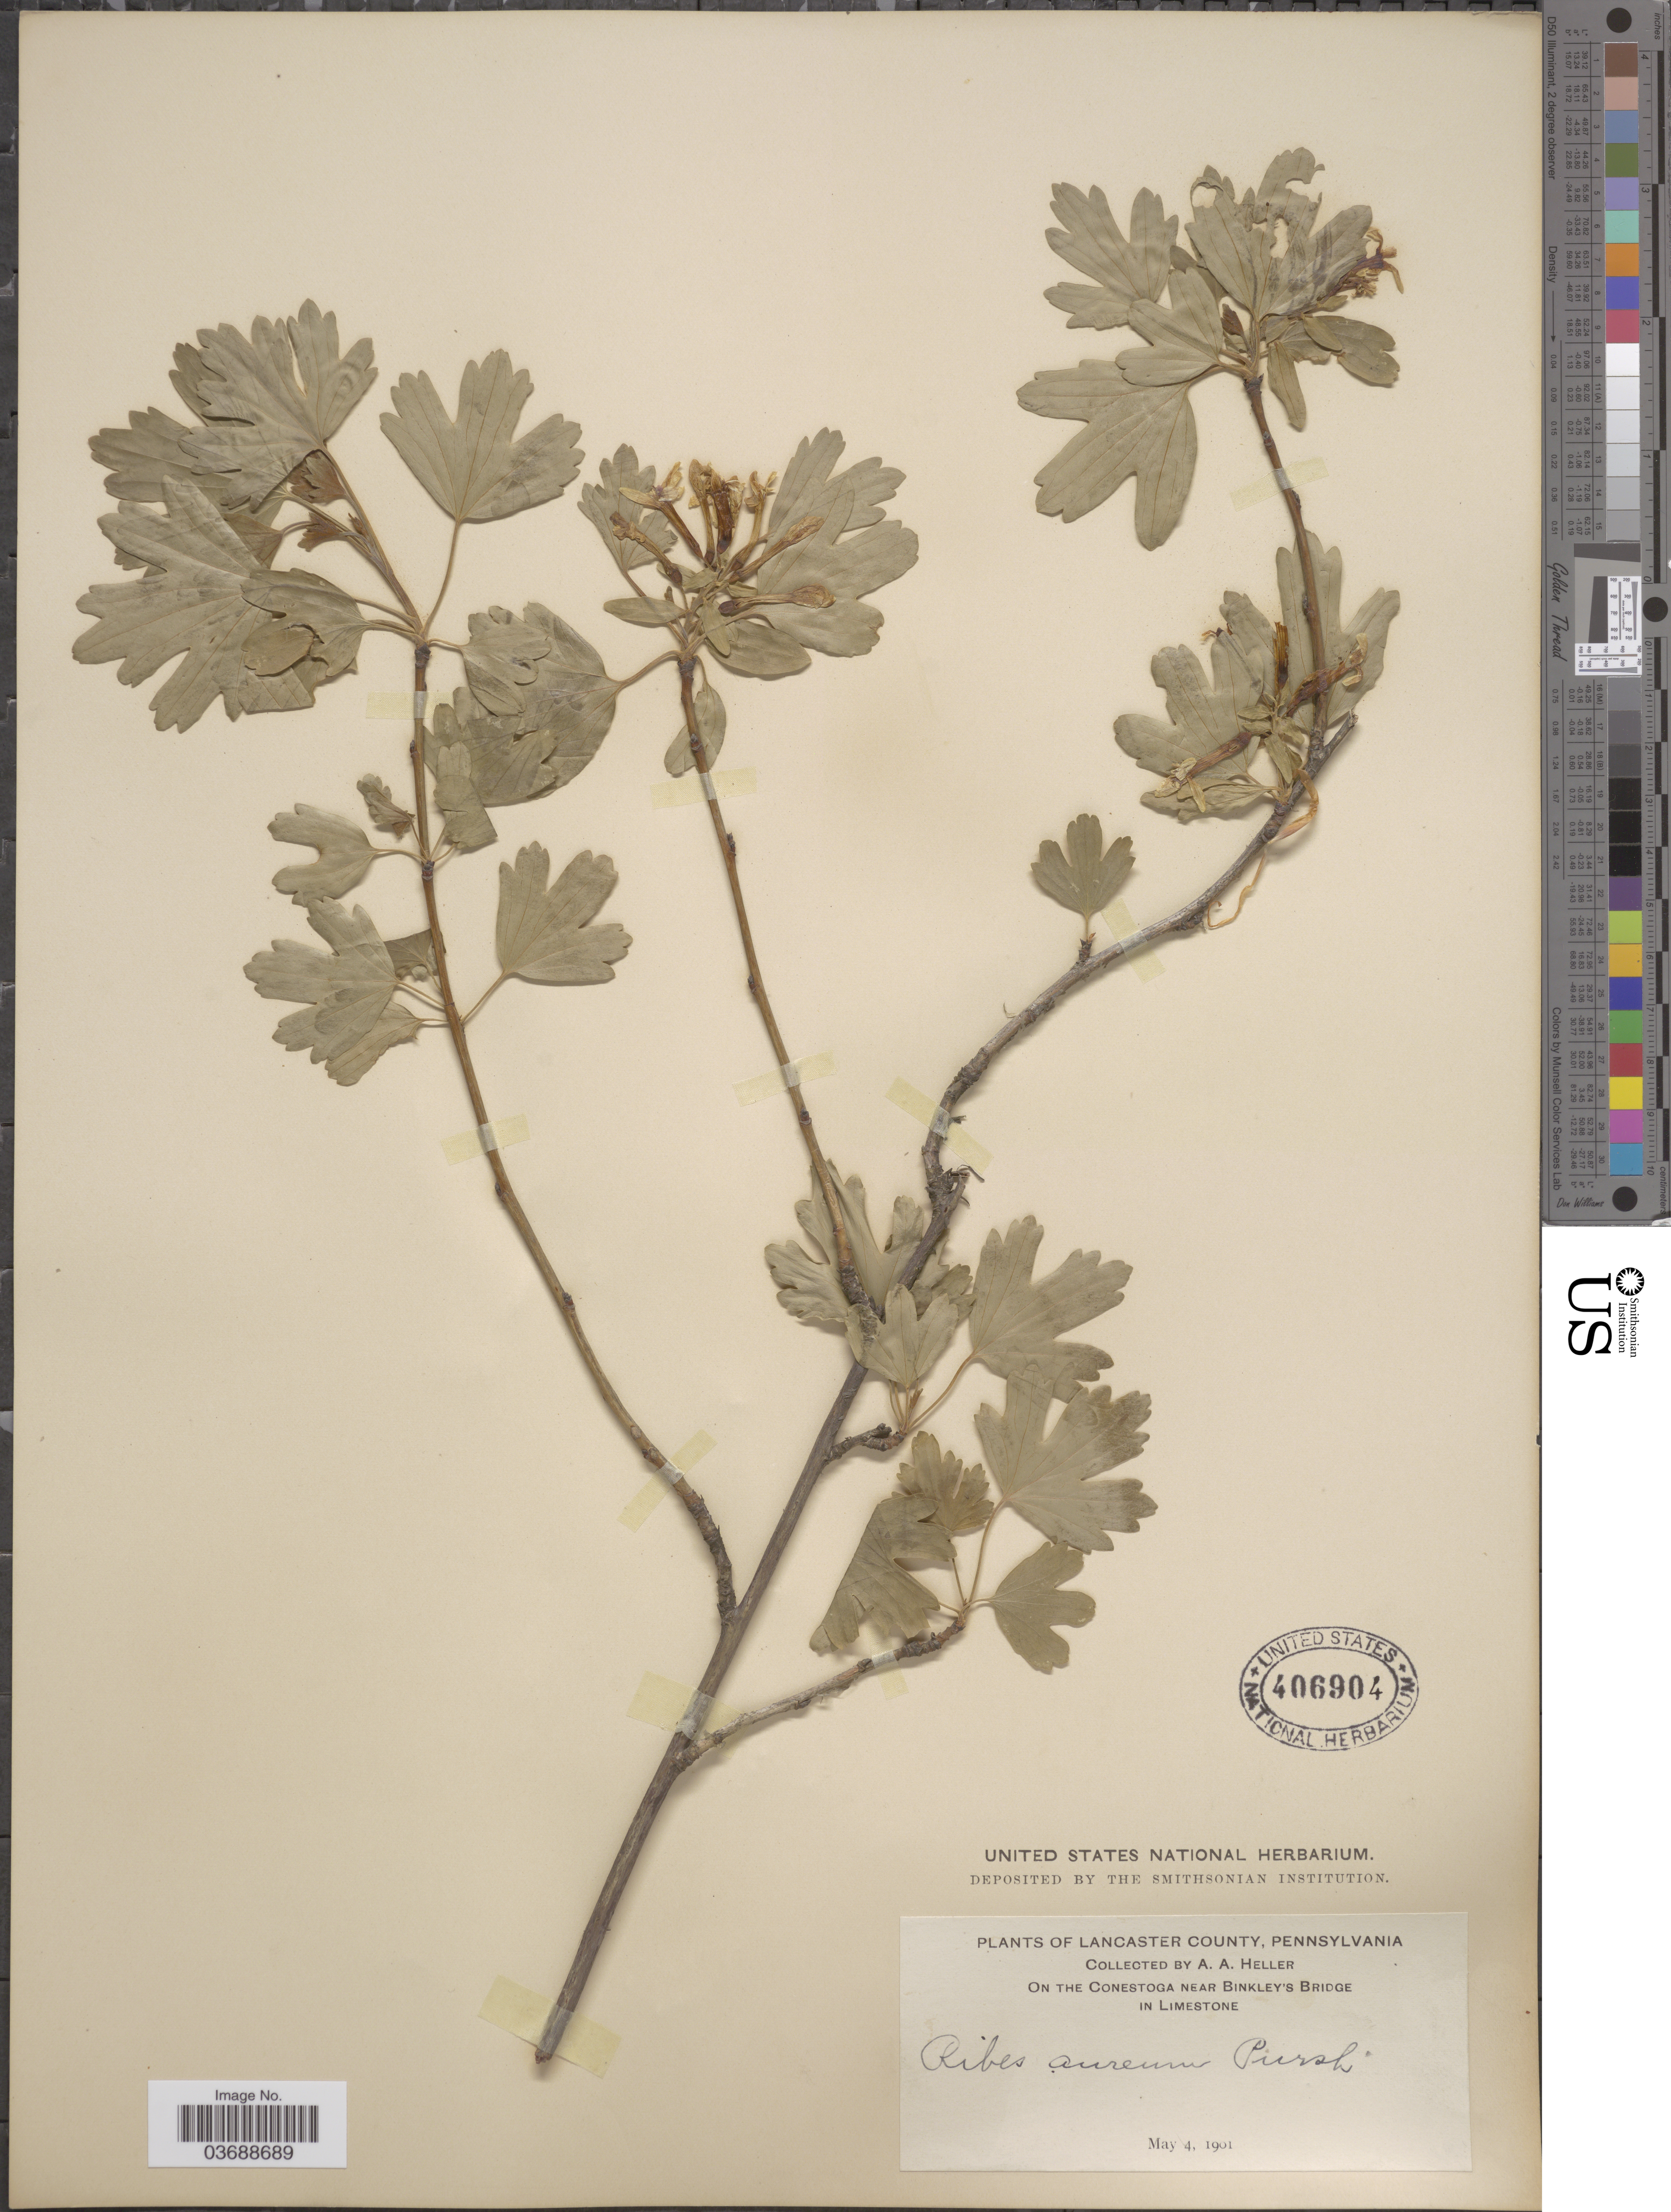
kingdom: Plantae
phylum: Tracheophyta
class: Magnoliopsida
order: Saxifragales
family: Grossulariaceae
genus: Ribes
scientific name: Ribes odoratum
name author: H.L. Wendl.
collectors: A. A. Heller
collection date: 1901-05-04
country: United States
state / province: Pennsylvania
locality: Lancaster County. On the Conestoga near Binkley's Bridge in Limestone.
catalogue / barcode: US 406904